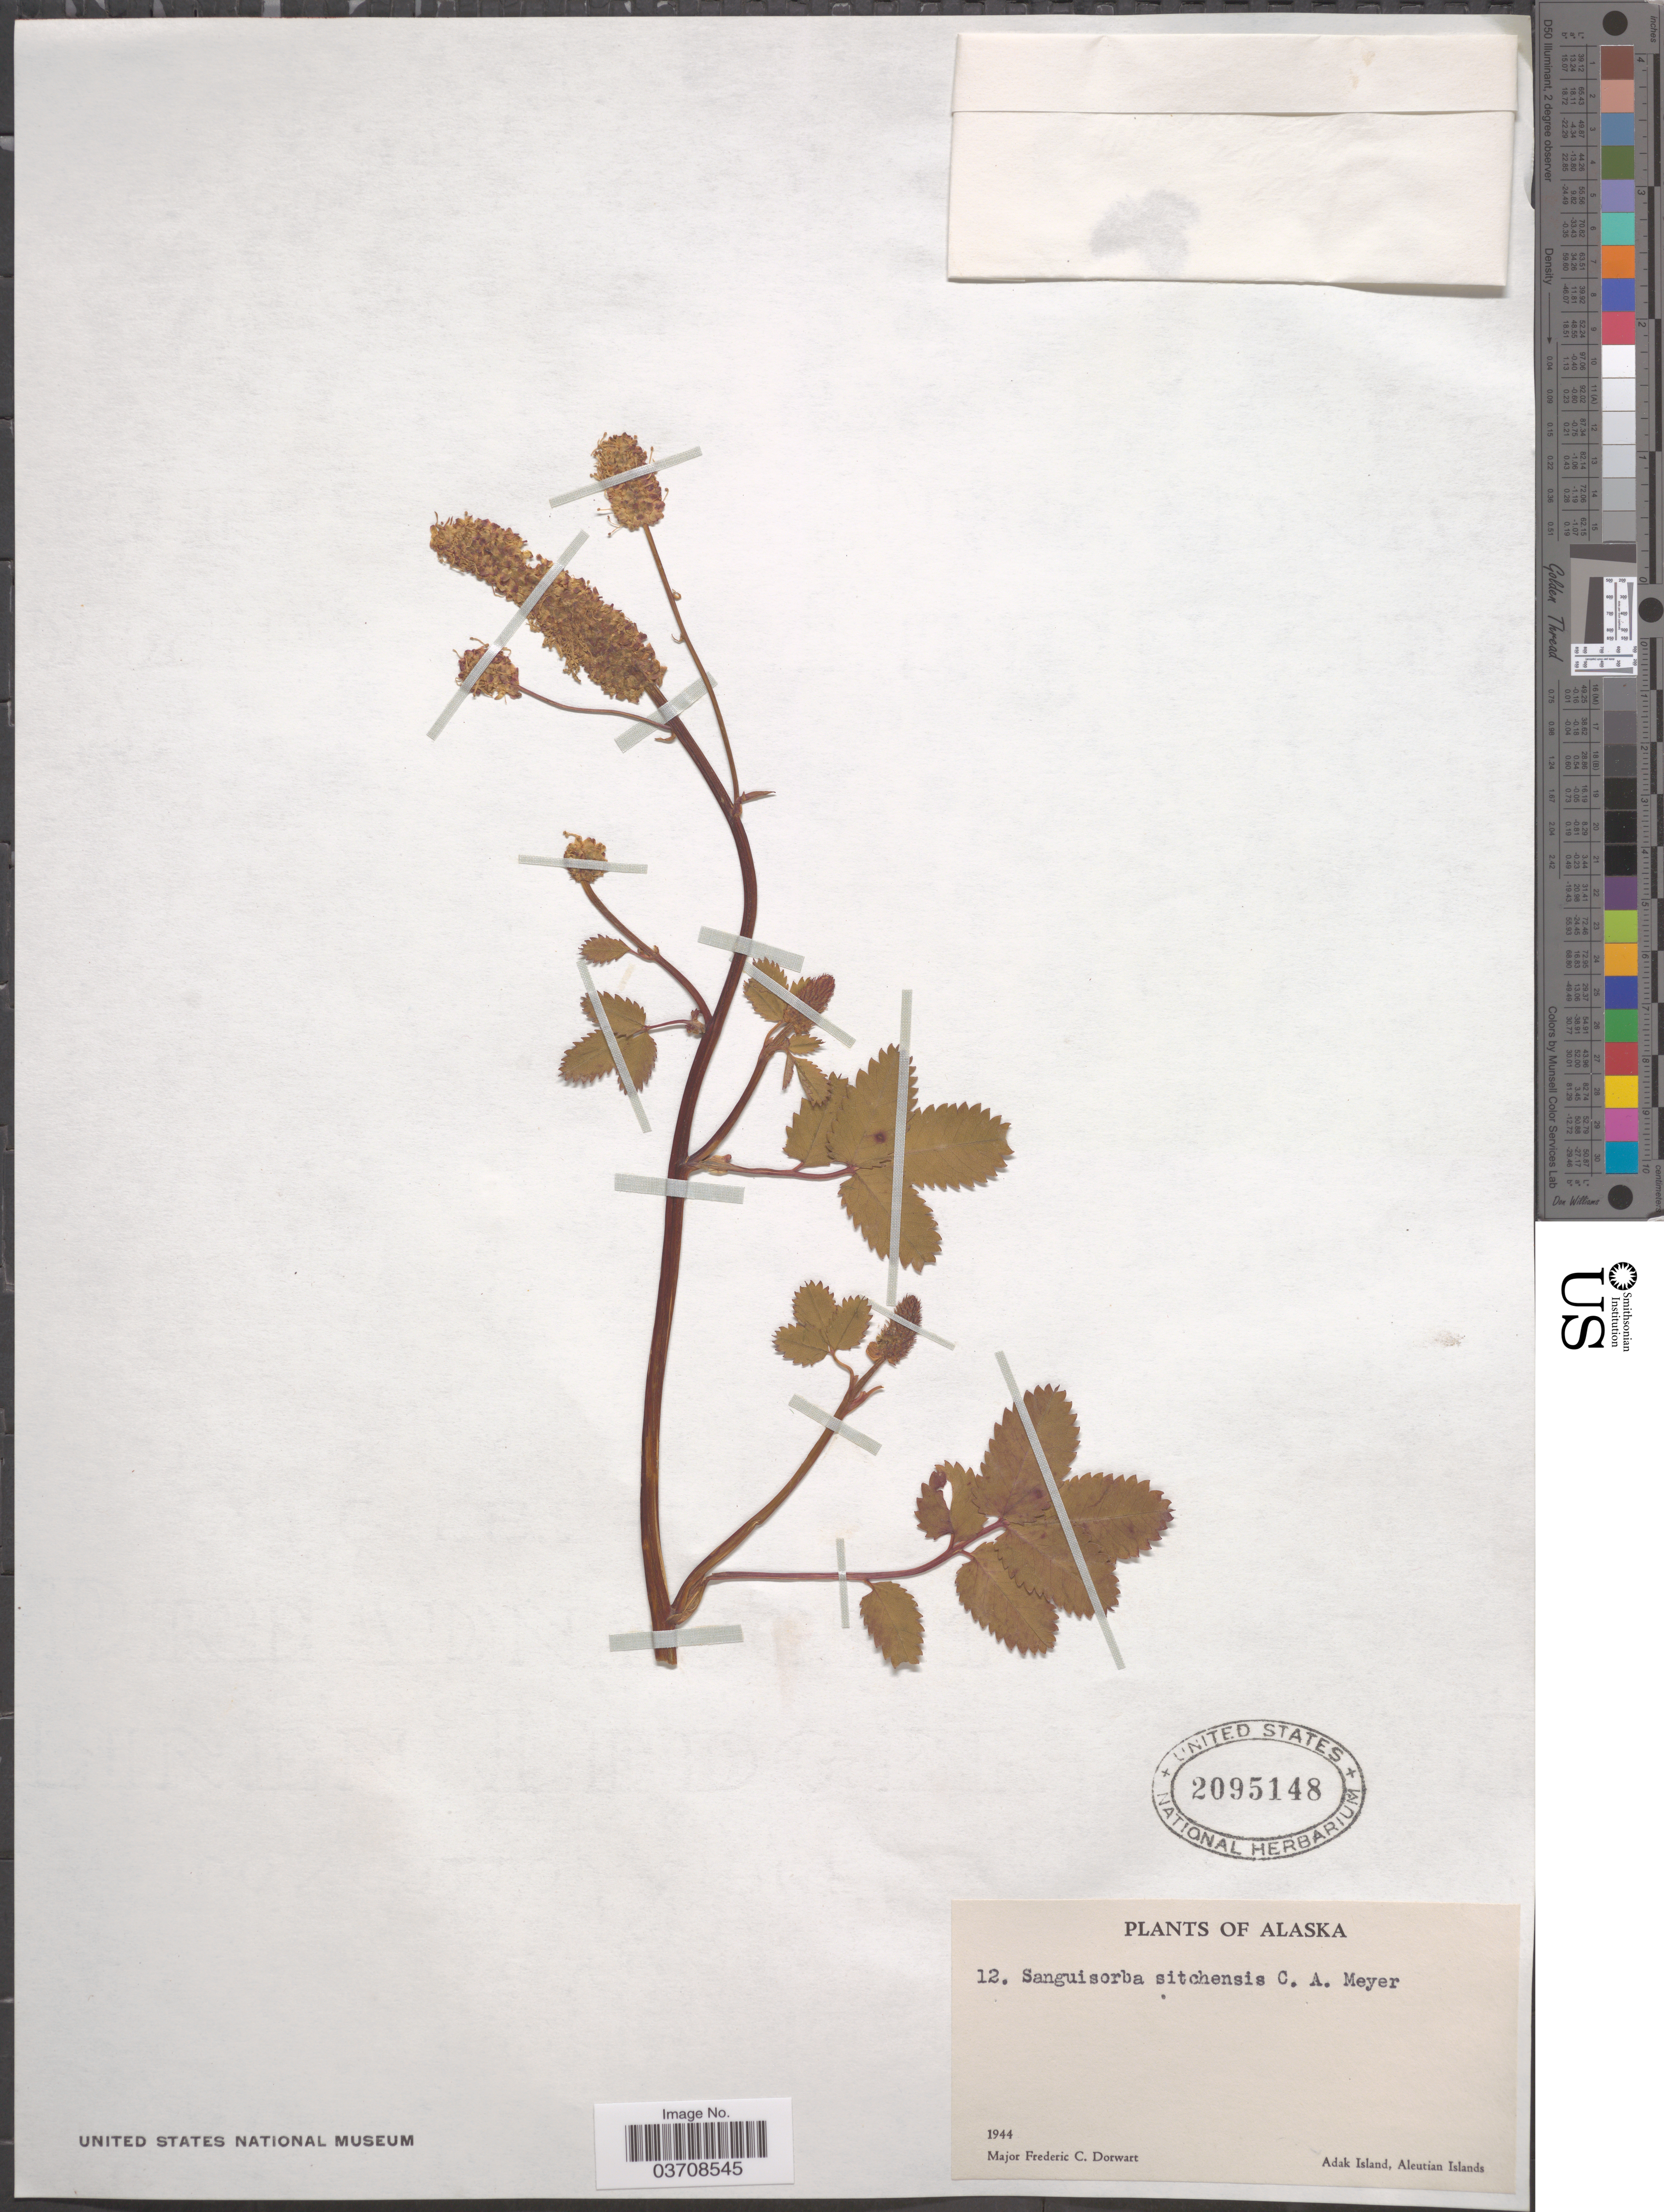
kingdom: Plantae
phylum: Tracheophyta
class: Magnoliopsida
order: Rosales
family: Rosaceae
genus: Sanguisorba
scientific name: Sanguisorba stipulata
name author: Raf.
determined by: Strong, Mark T., (BOT), Smithsonian Institution - National Museum of Natural History (UNITED STATES)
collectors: F. Dorwart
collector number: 12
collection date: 1944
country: United States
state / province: Alaska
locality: Adak Island, Aleutian Islands.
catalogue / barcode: US 2095148